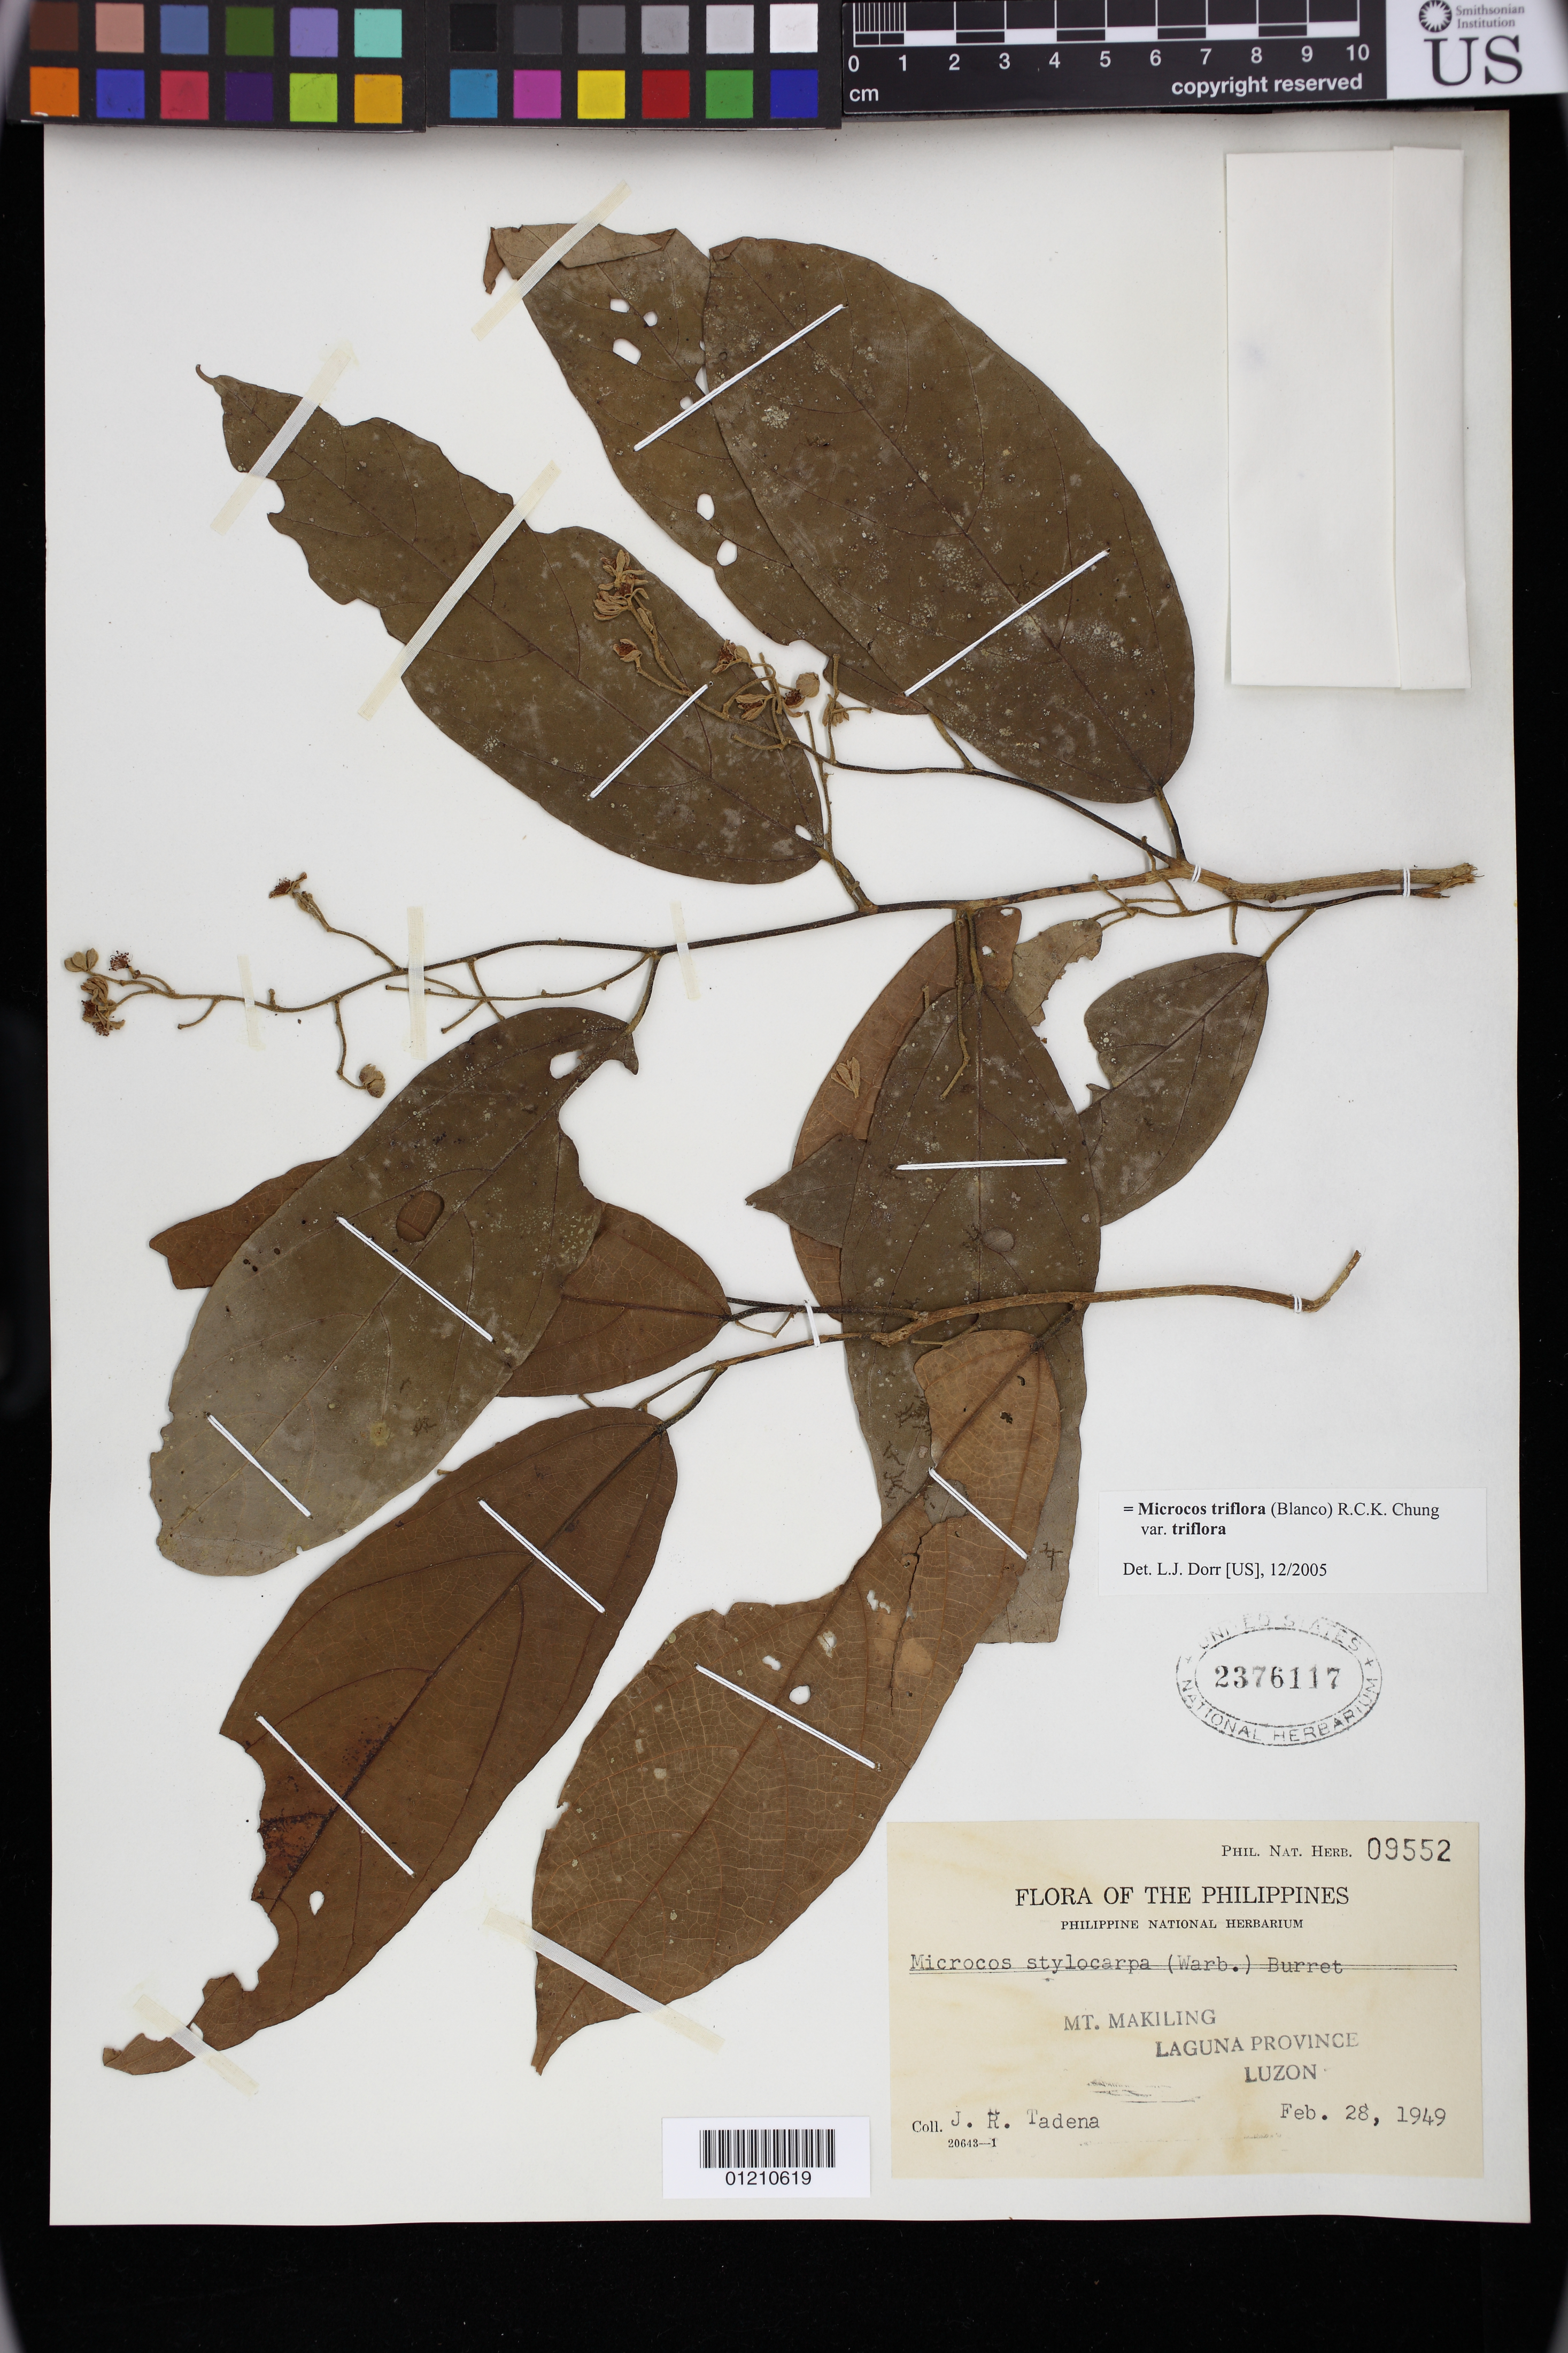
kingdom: Plantae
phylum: Tracheophyta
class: Magnoliopsida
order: Malvales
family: Malvaceae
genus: Microcos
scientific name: Microcos triflora var. triflora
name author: (Blanco) R.C.K. Chung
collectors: J. Tadena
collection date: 1949-02-28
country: Philippines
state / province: Calabarzon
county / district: Laguna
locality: Mount Maguiling (Mt.Makiling). Luzon.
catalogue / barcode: US 2376117